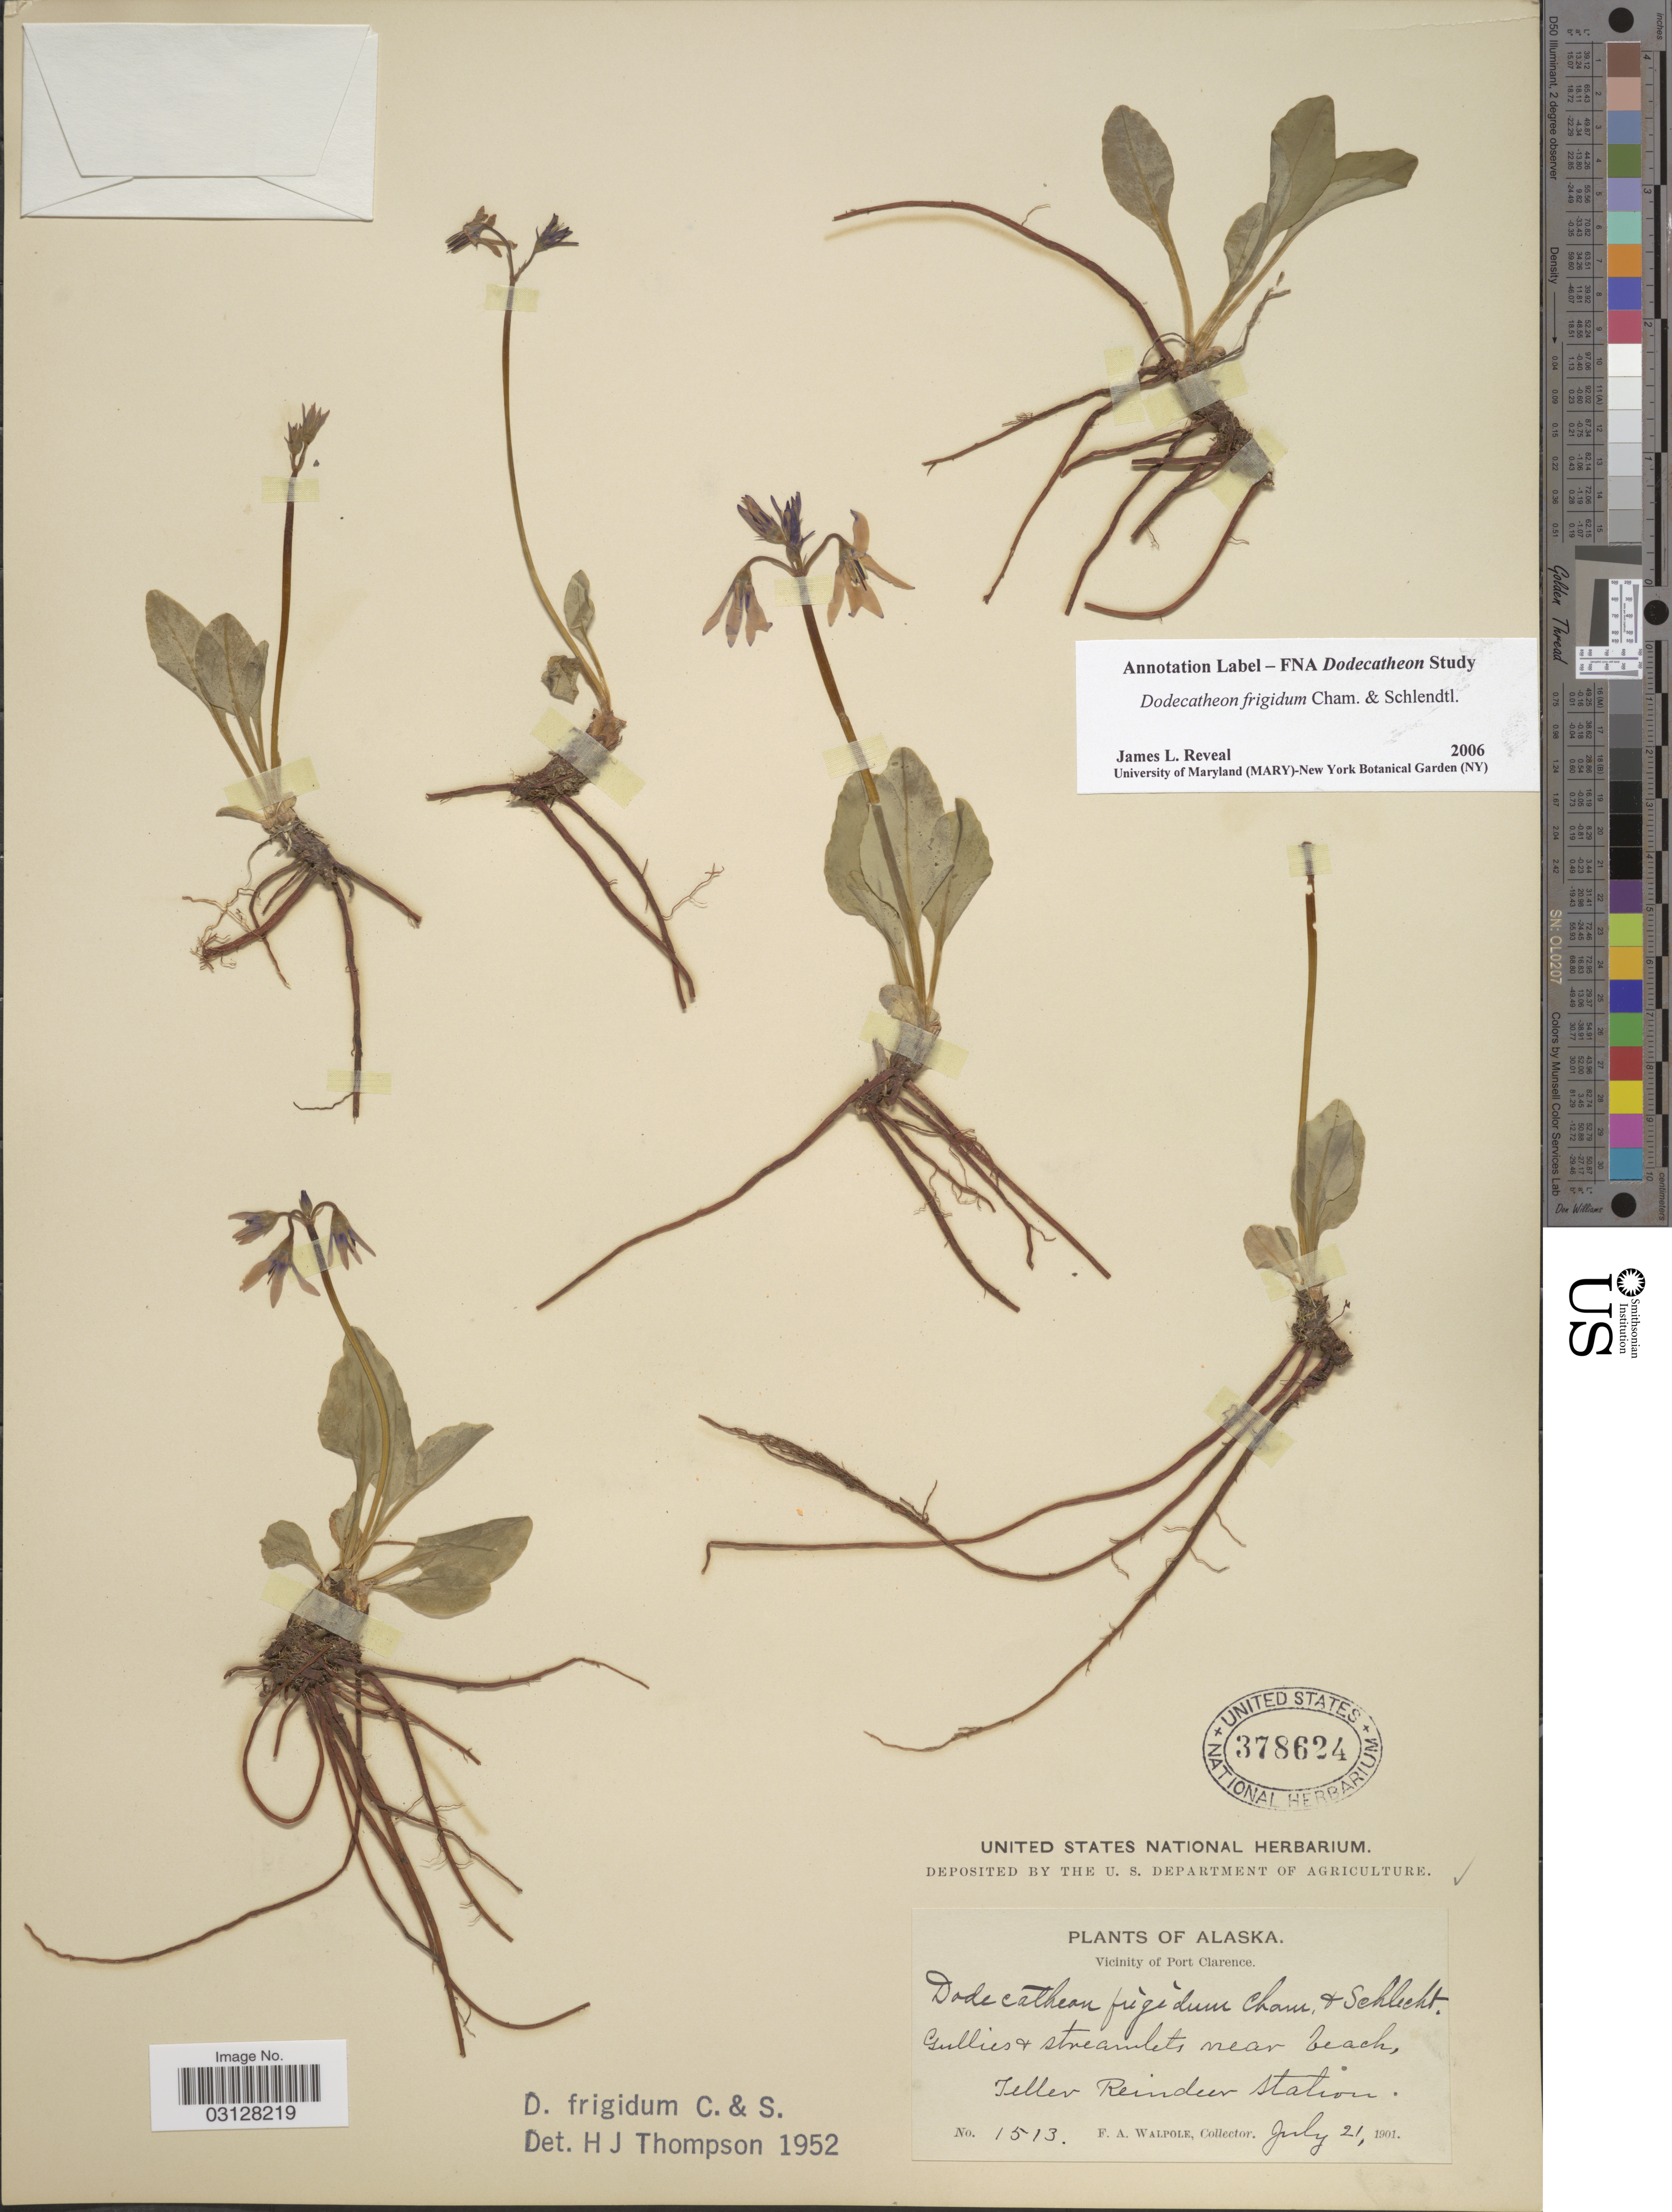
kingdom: Plantae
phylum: Tracheophyta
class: Magnoliopsida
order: Ericales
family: Primulaceae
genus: Dodecatheon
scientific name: Dodecatheon frigidum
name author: Cham. & Schltdl.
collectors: F. Walpole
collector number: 1513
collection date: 1901-07-21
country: United States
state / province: Alaska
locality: Vicinity of Port Clarence. Gullies & streamlets near beach, Teller Reindeer Station.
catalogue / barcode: US 378624